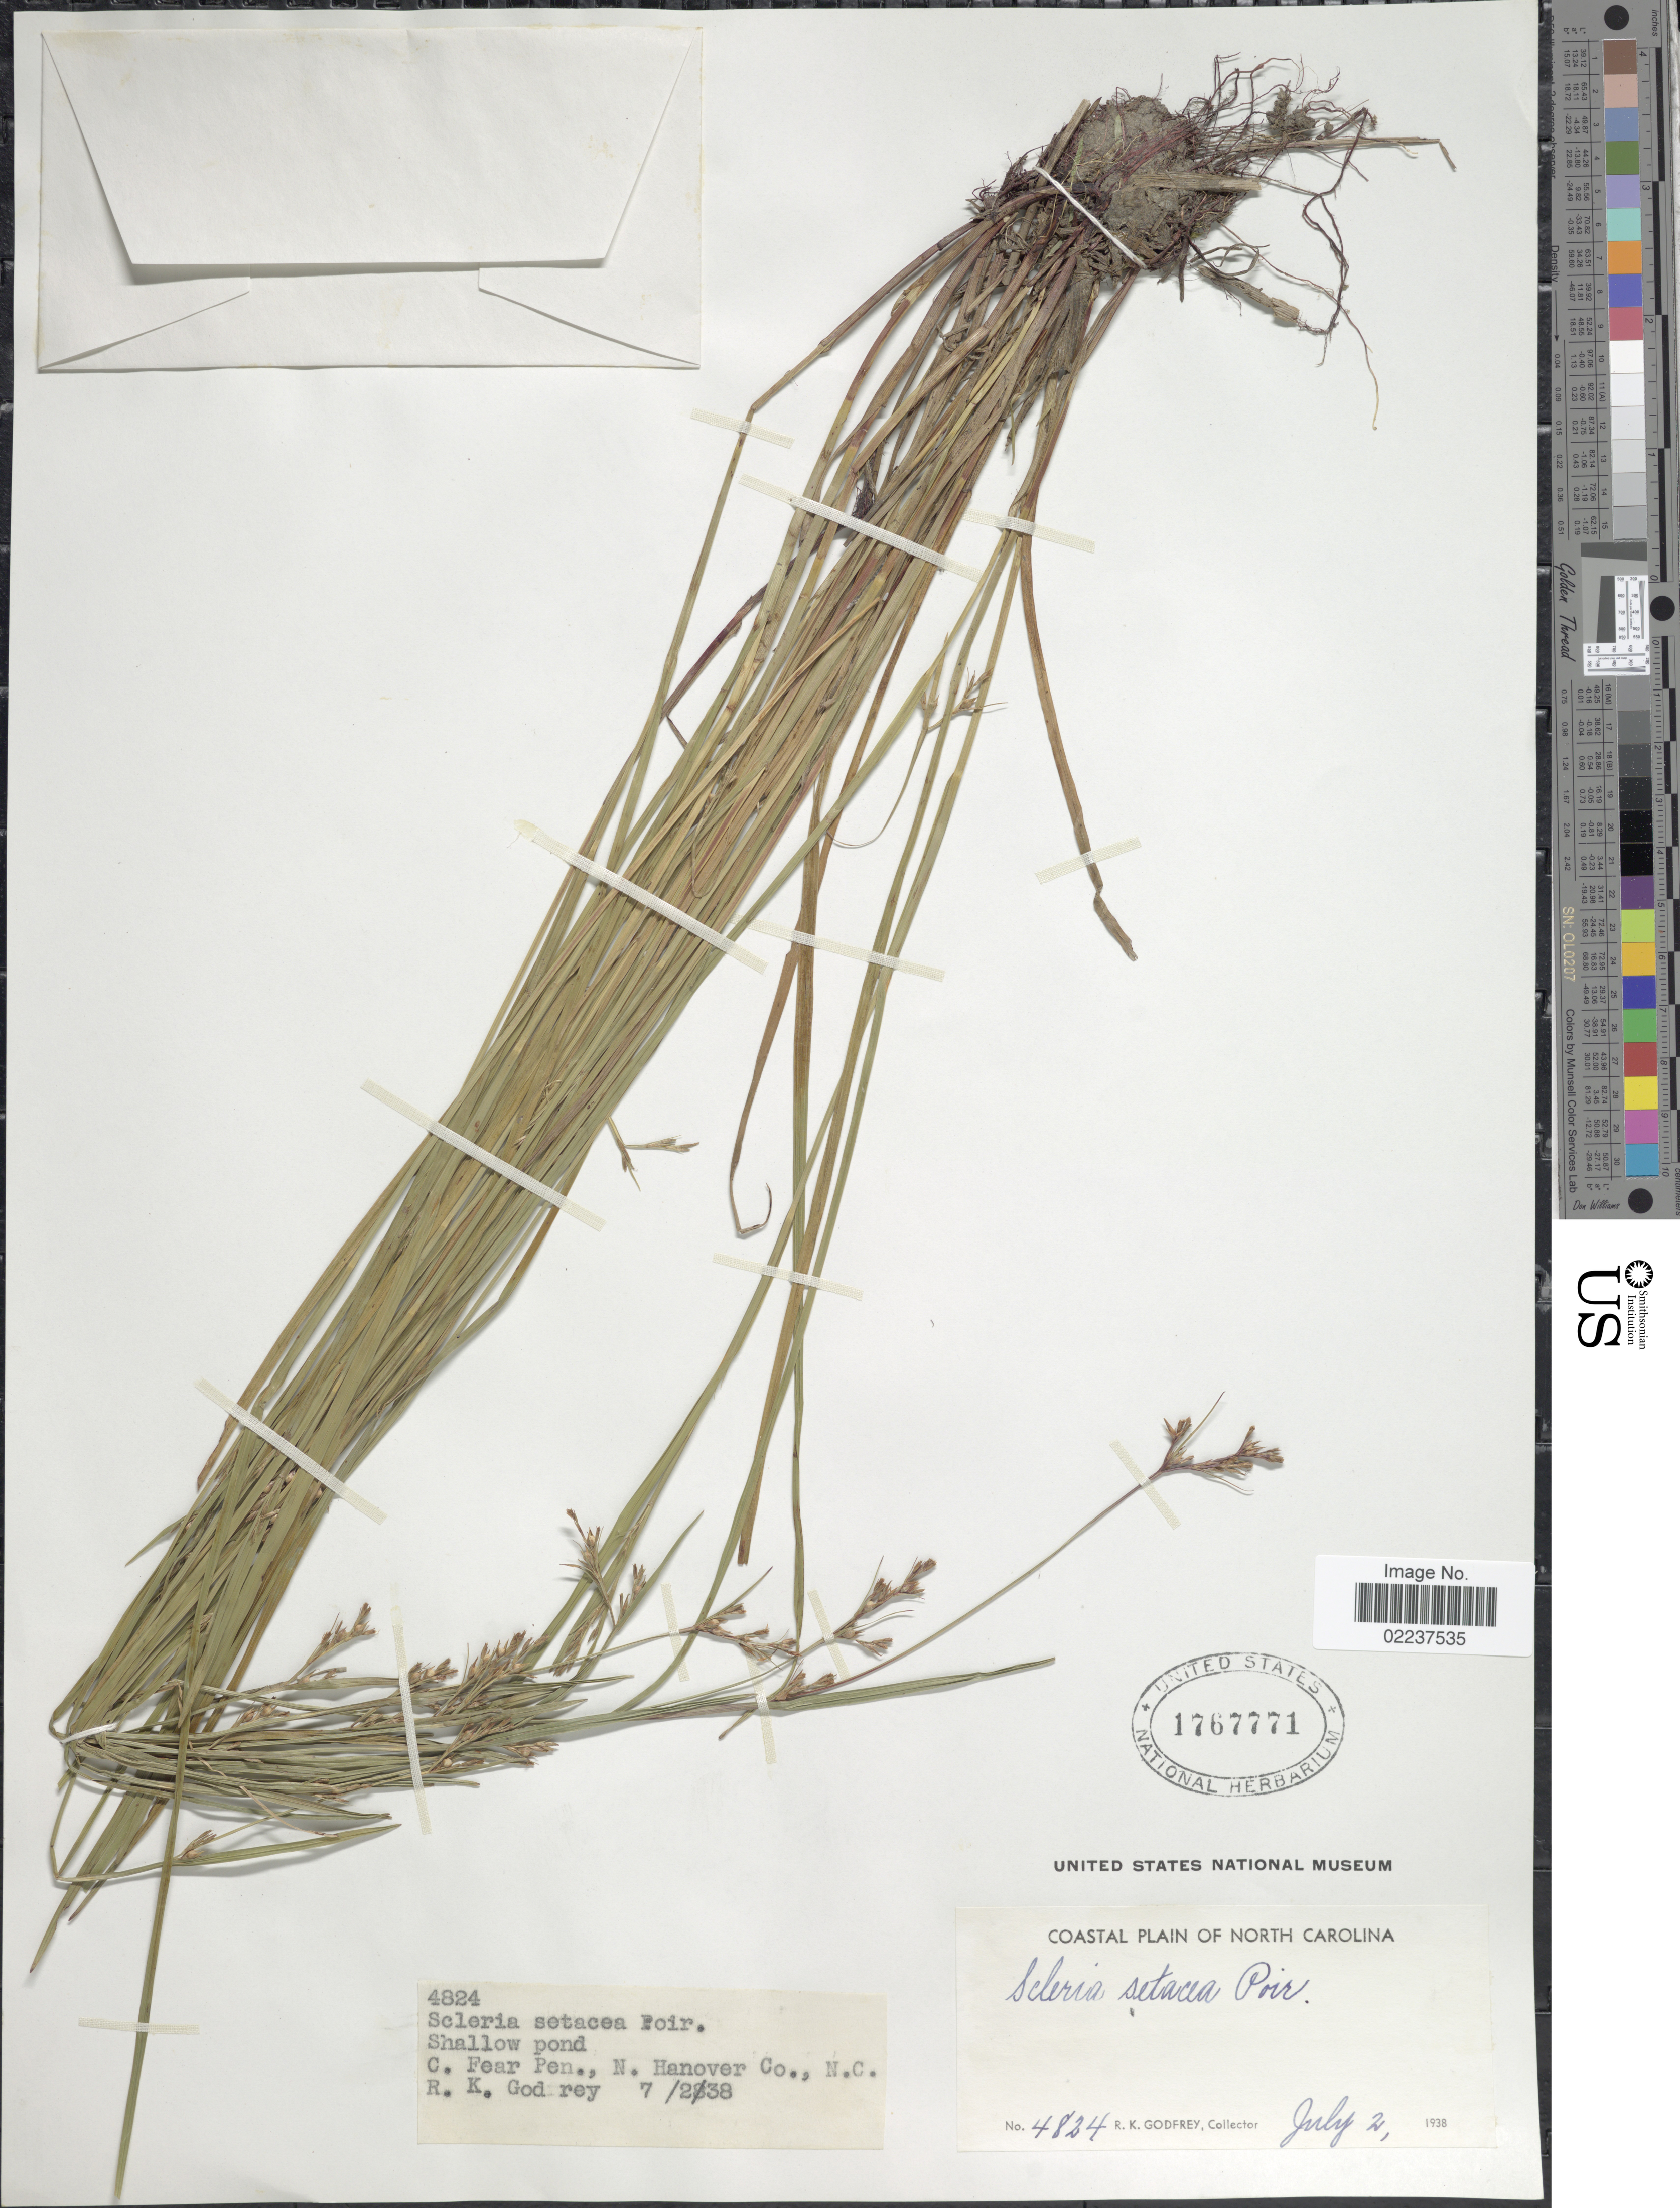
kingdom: Plantae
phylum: Tracheophyta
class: Liliopsida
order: Poales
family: Cyperaceae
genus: Scleria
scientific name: Scleria muehlenbergii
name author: Steud.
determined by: Strong, Mark T., (BOT), Smithsonian Institution - National Museum of Natural History (UNITED STATES)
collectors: R. K. Godfrey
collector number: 4824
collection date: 1938-07-02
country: United States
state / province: North Carolina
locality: Coastal Plain of North Carolina, C. Fear Pen., N. Hanover Co.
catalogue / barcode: US 1767771